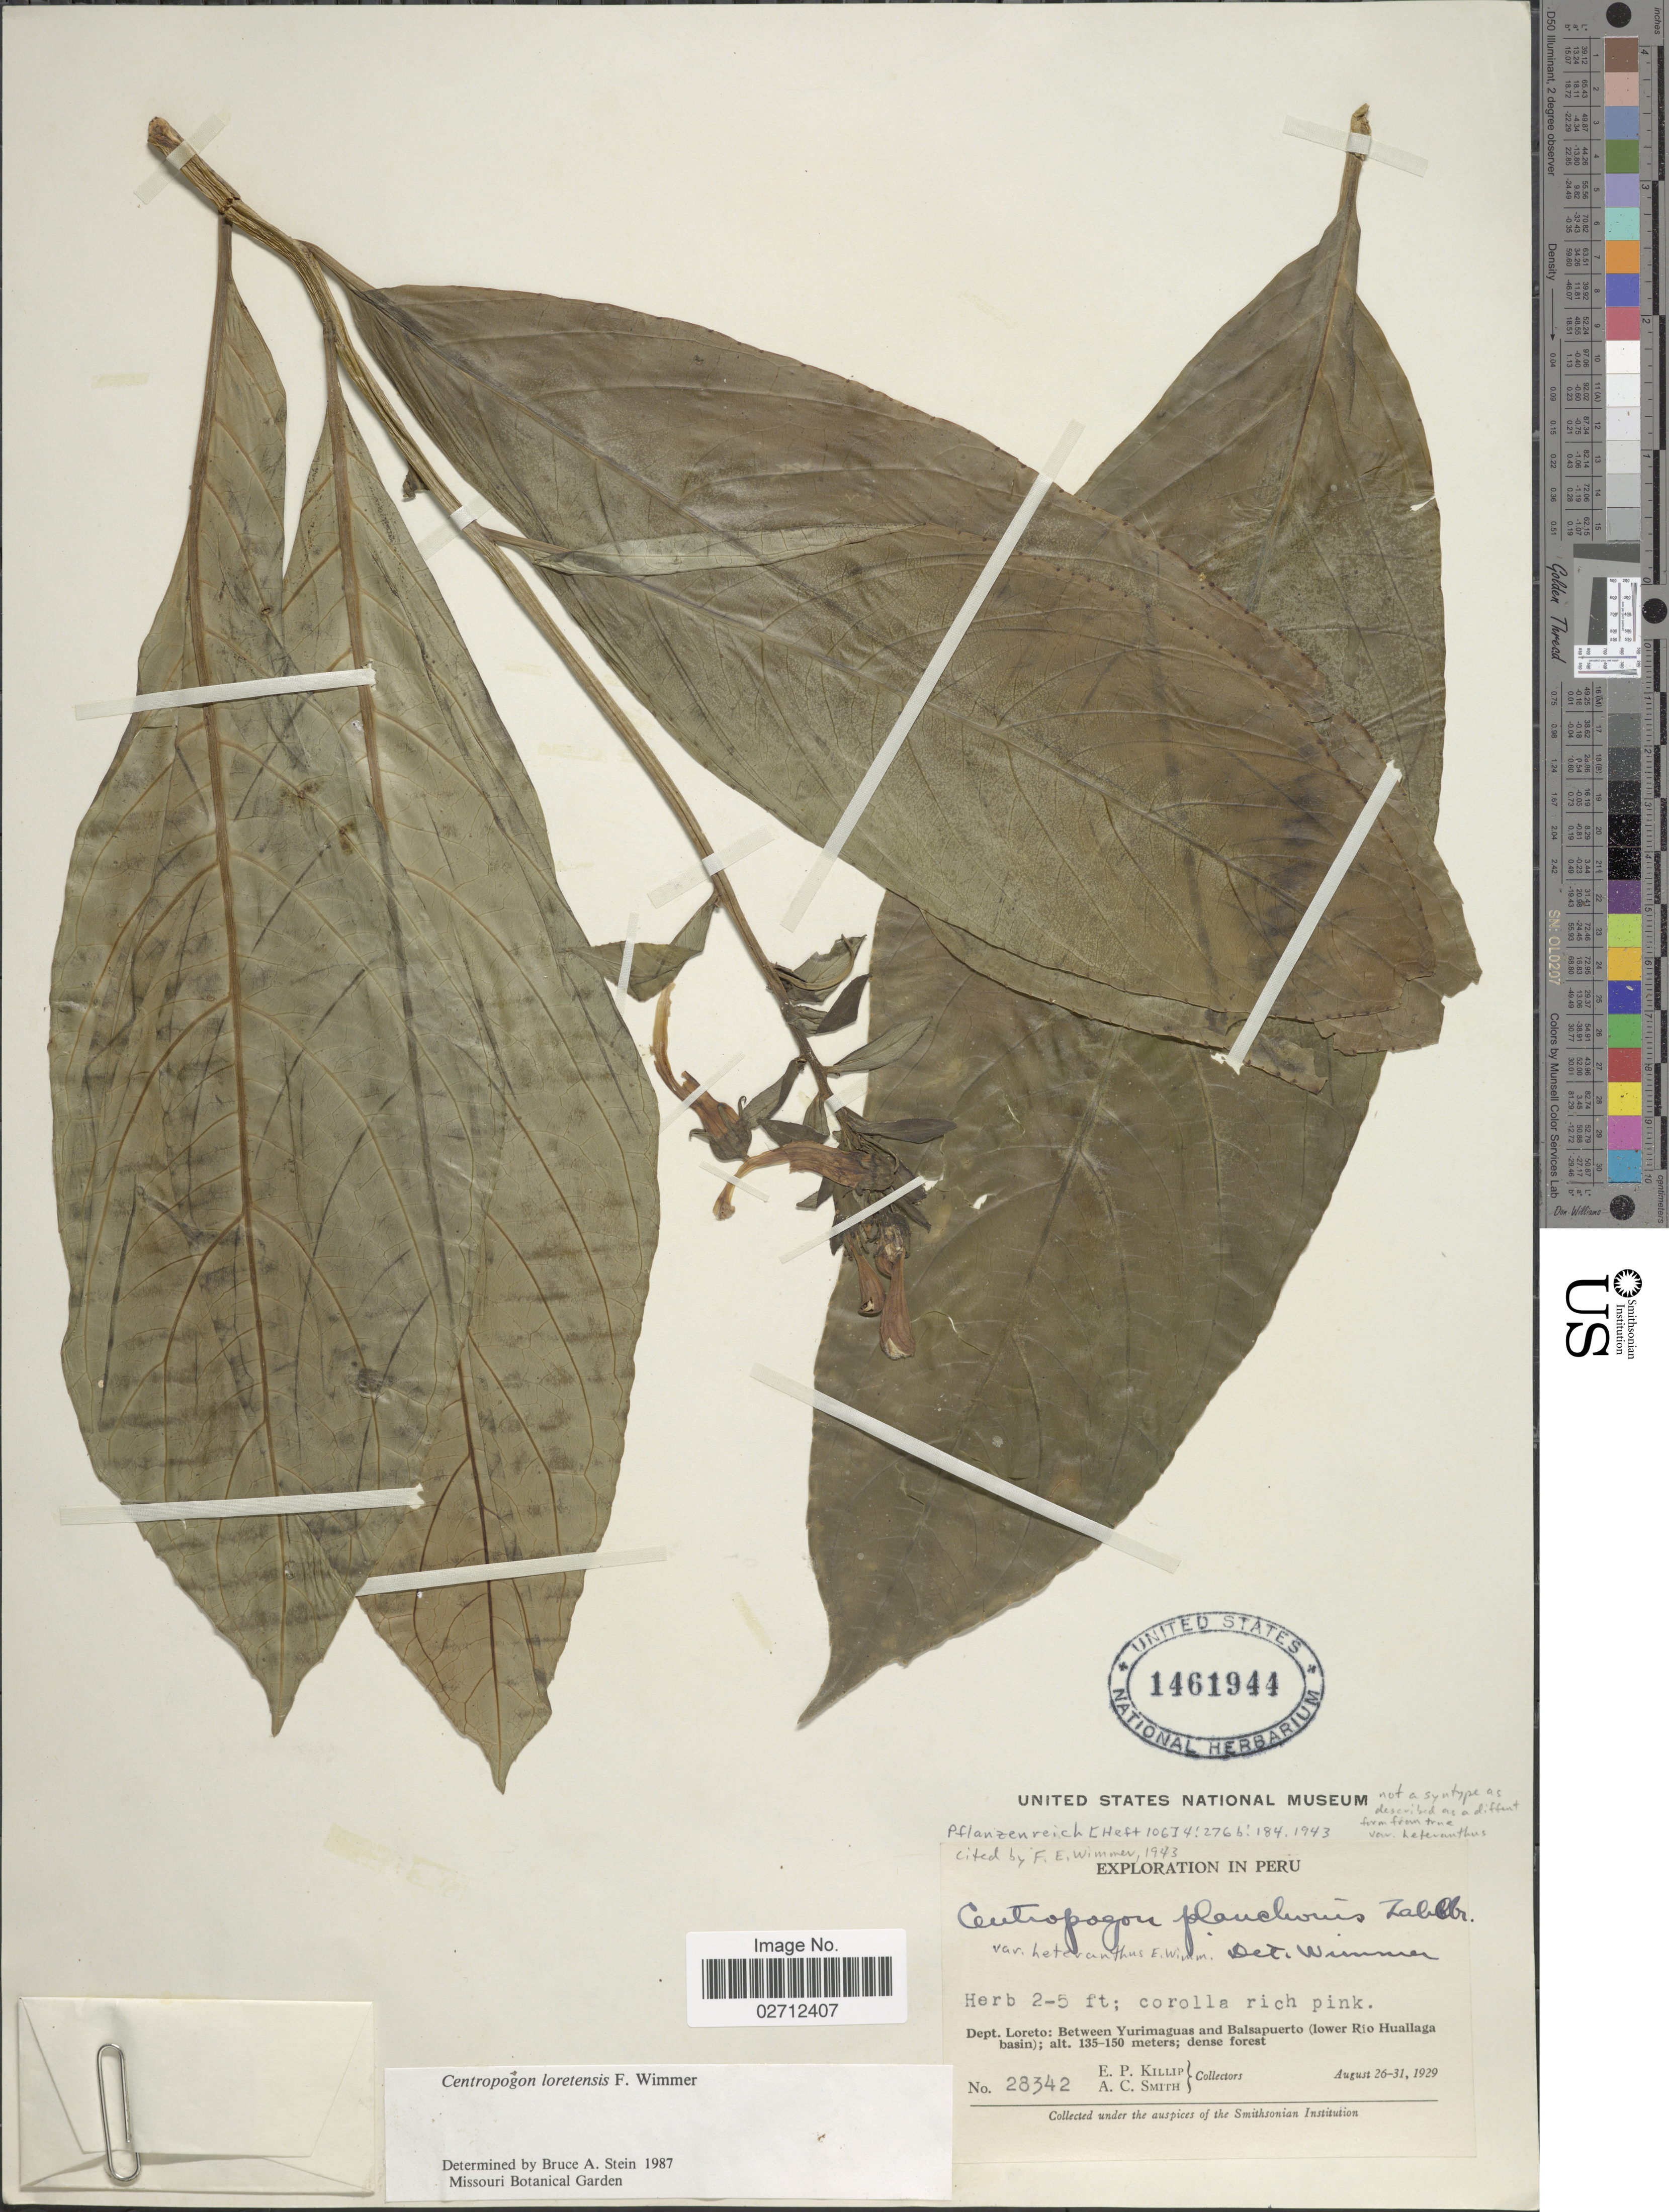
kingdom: Plantae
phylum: Tracheophyta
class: Magnoliopsida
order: Asterales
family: Campanulaceae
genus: Centropogon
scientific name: Centropogon loretensis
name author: E. Wimm.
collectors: E. P. Killip & A. C. Smith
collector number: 28342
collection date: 1929-08-26/1929-08-31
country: Peru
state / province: Loreto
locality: Dept. Loreto: Between Yurimaguas and Balsapuerto (lower Rio Huallaga basin); dense forest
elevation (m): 135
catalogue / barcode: US 1461944